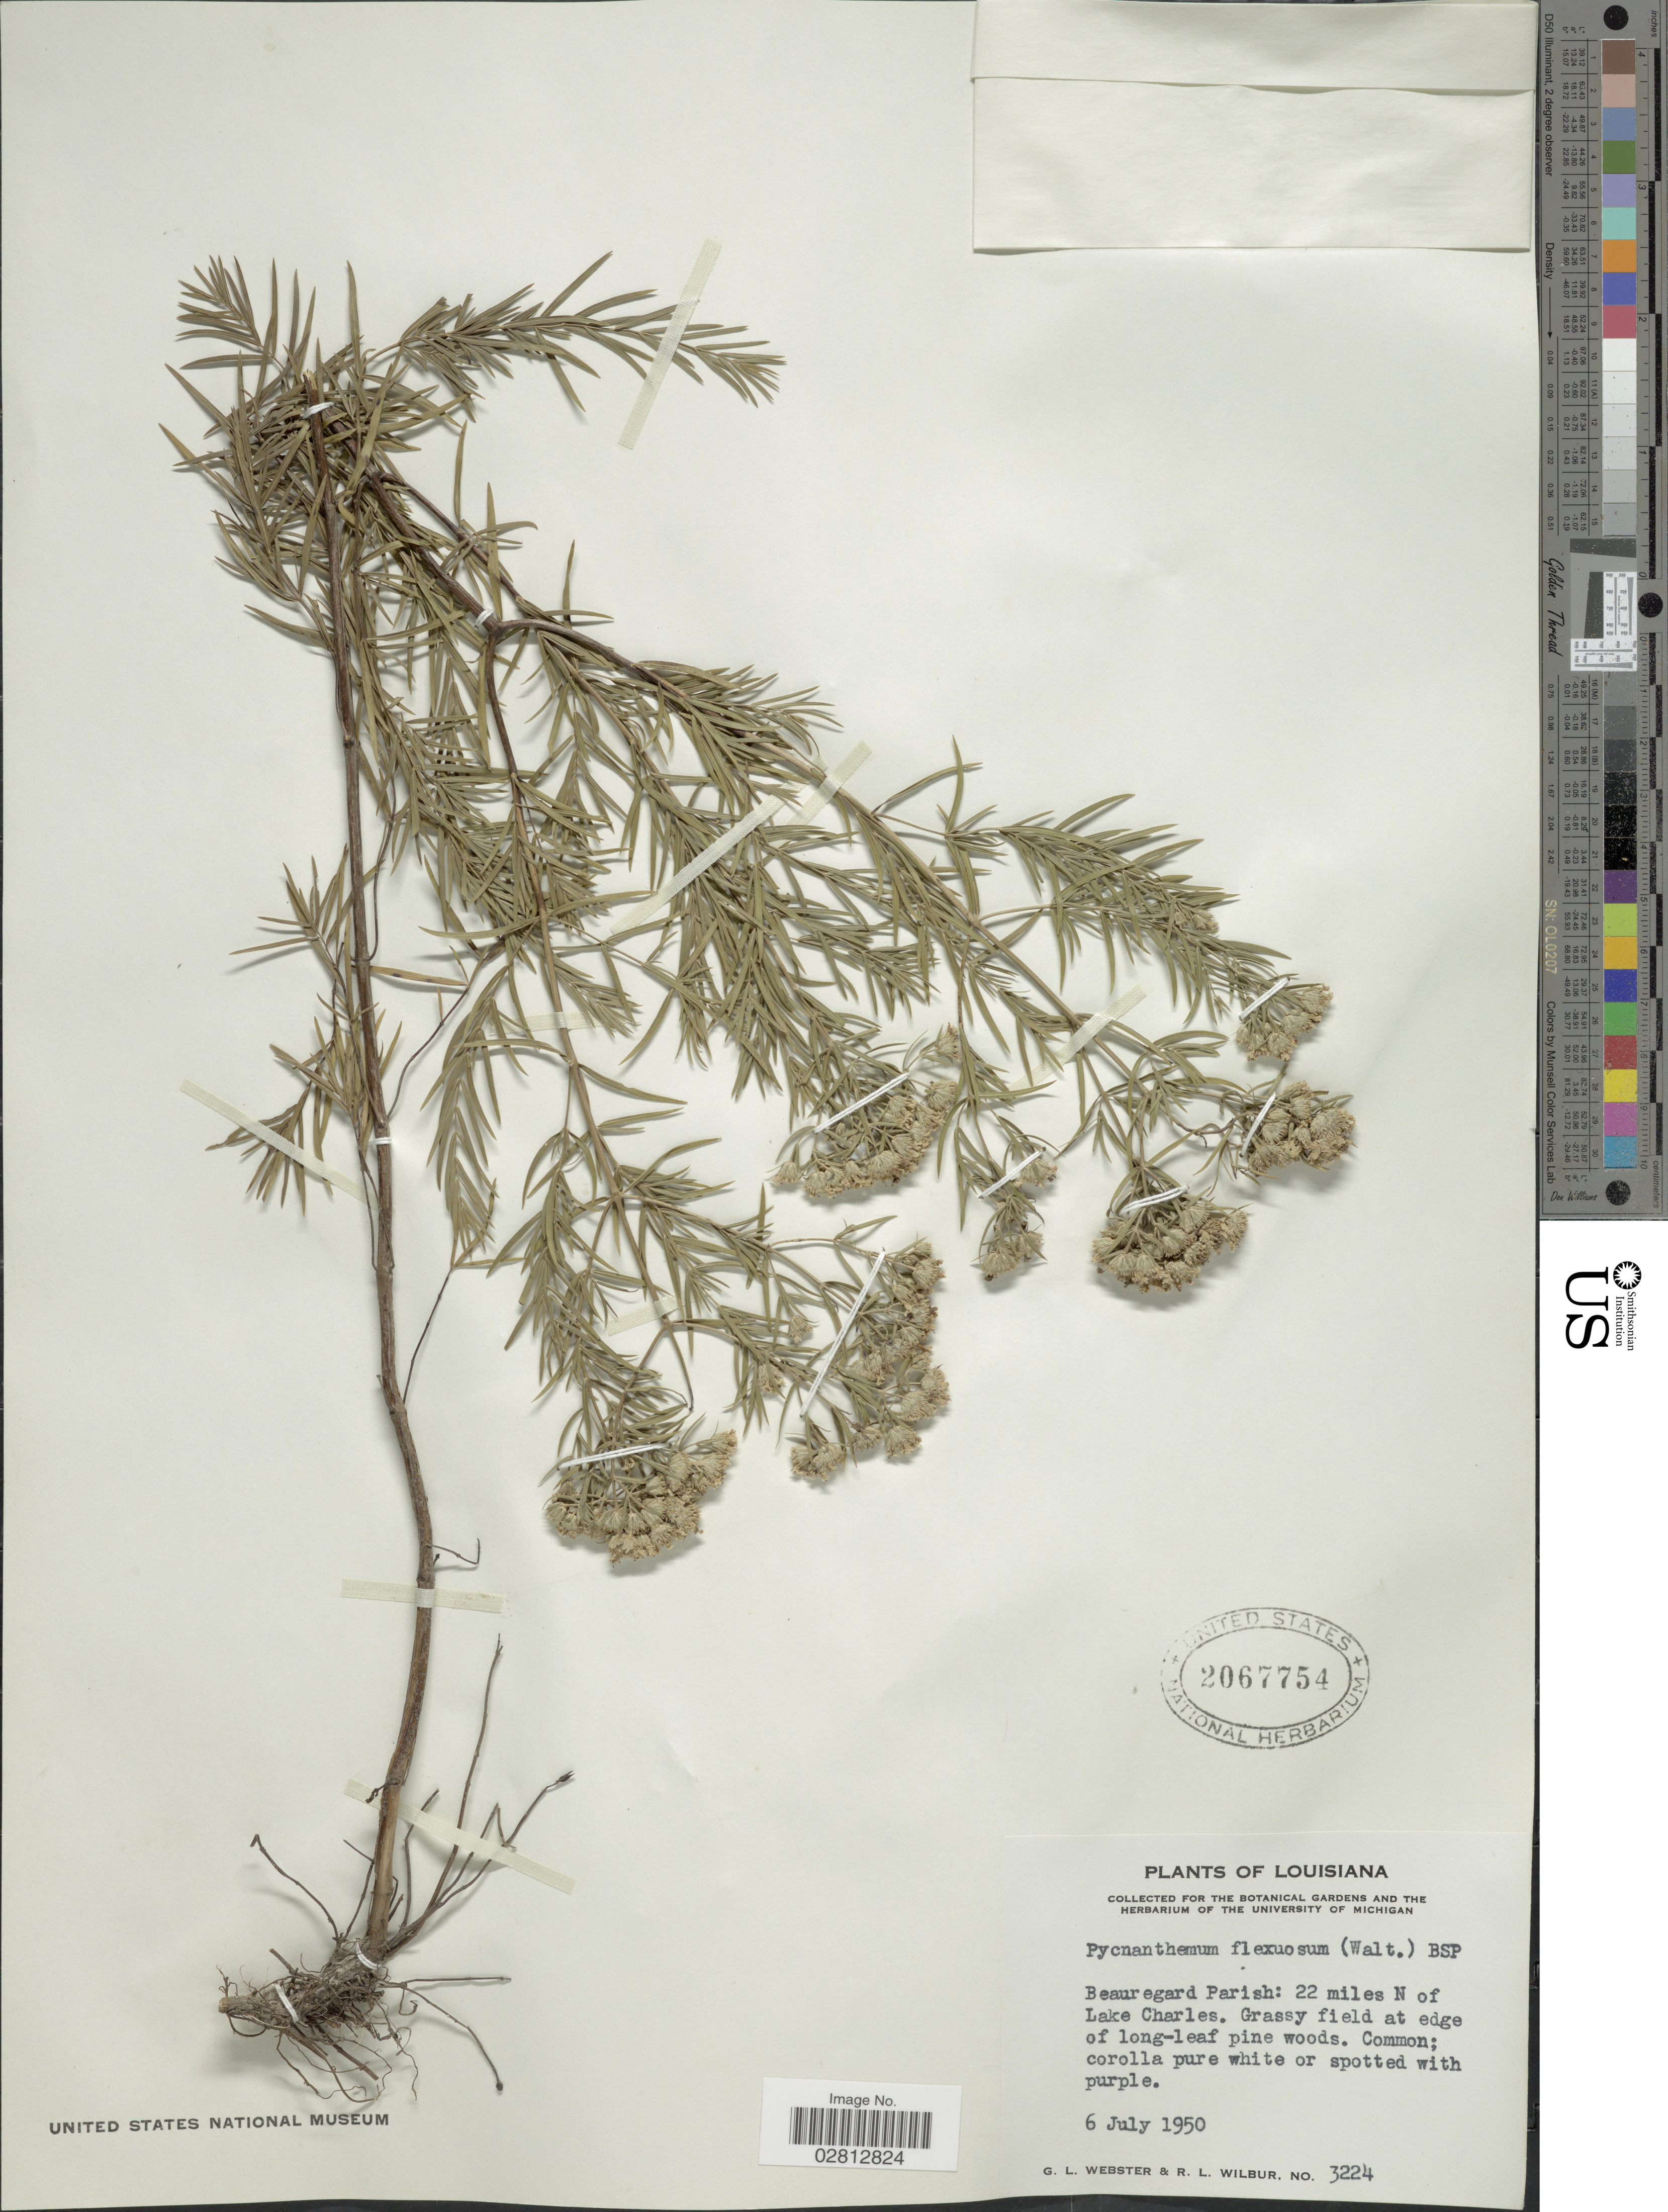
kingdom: Plantae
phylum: Tracheophyta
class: Magnoliopsida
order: Lamiales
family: Lamiaceae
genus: Pycnanthemum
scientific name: Pycnanthemum tenuifolium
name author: Schrad.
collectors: G. L. Webster & R. L. Wilbur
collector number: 3224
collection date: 1950-07-06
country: United States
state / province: Louisiana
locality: Beauregard Parish: 22 miles N of Lake Charles. Grassy field at edge of long-leaf pine woods.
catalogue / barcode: US 2067754